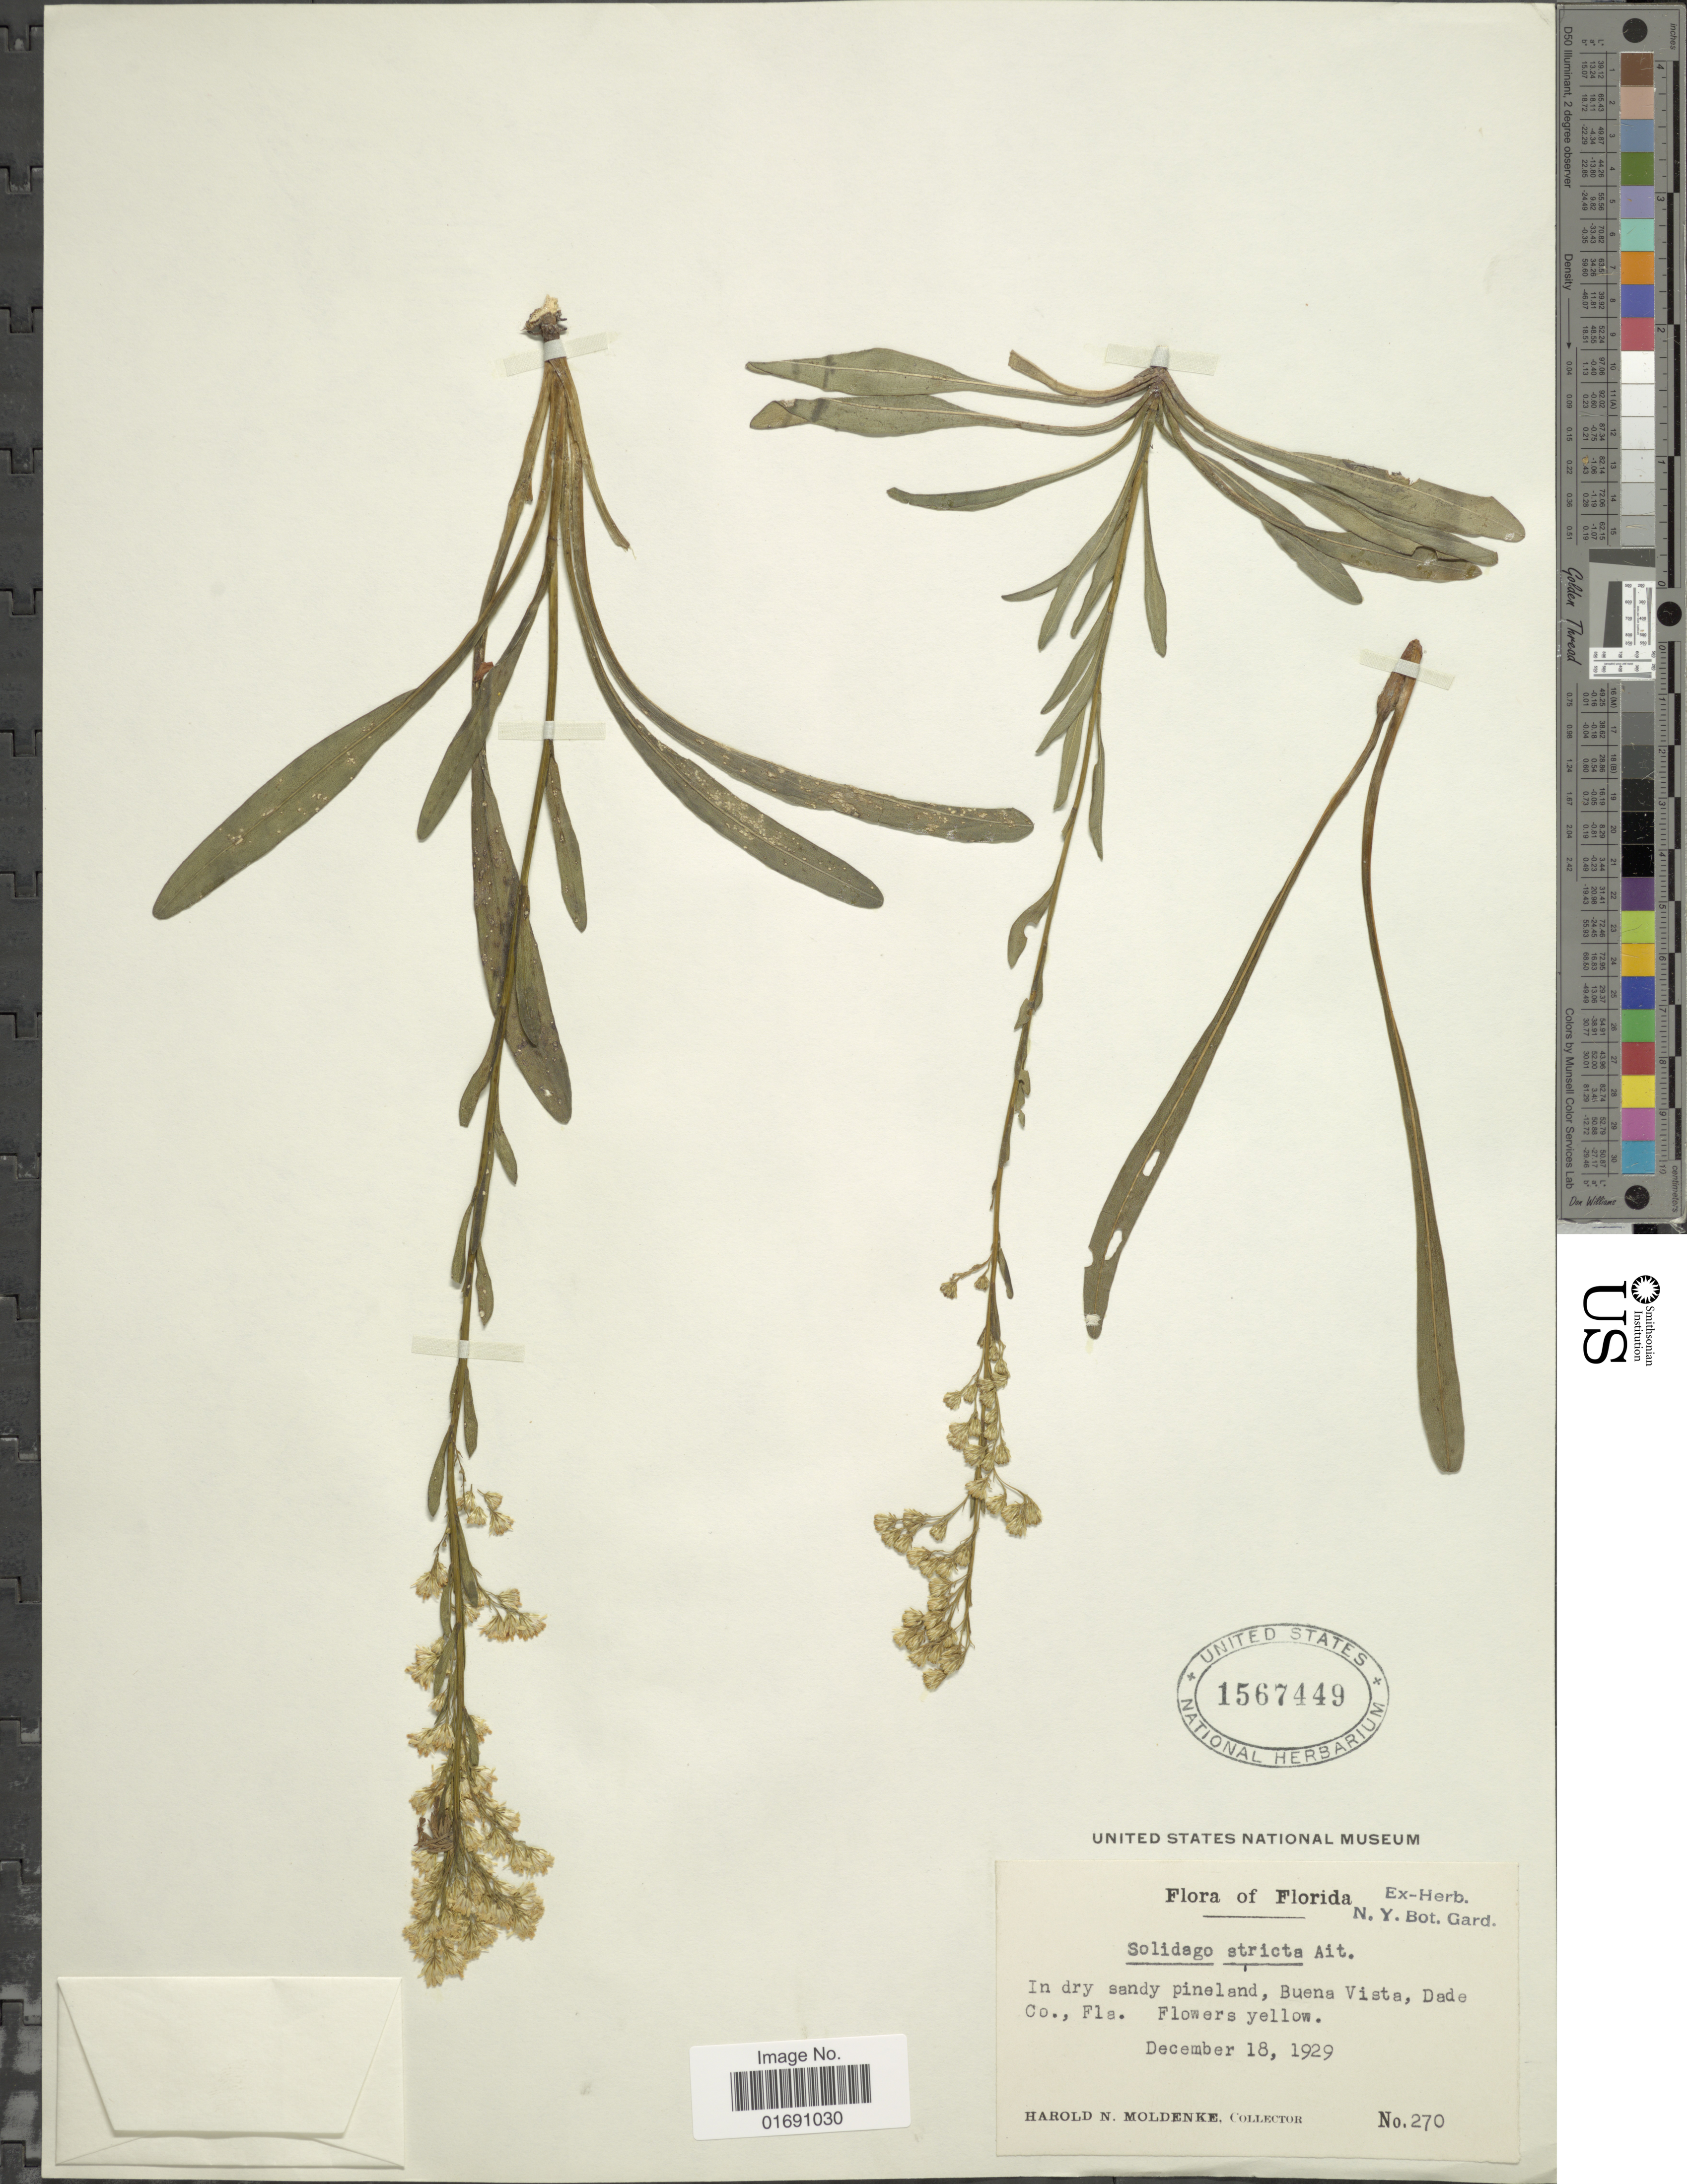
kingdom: Plantae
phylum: Tracheophyta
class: Magnoliopsida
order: Asterales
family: Asteraceae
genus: Solidago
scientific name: Solidago stricta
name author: Aiton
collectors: H. N. Moldenke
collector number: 270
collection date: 1929-12-18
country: United States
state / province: Florida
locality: In dry sandy pineland, Buena Vista, Dade Co.,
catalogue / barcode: US 1567449